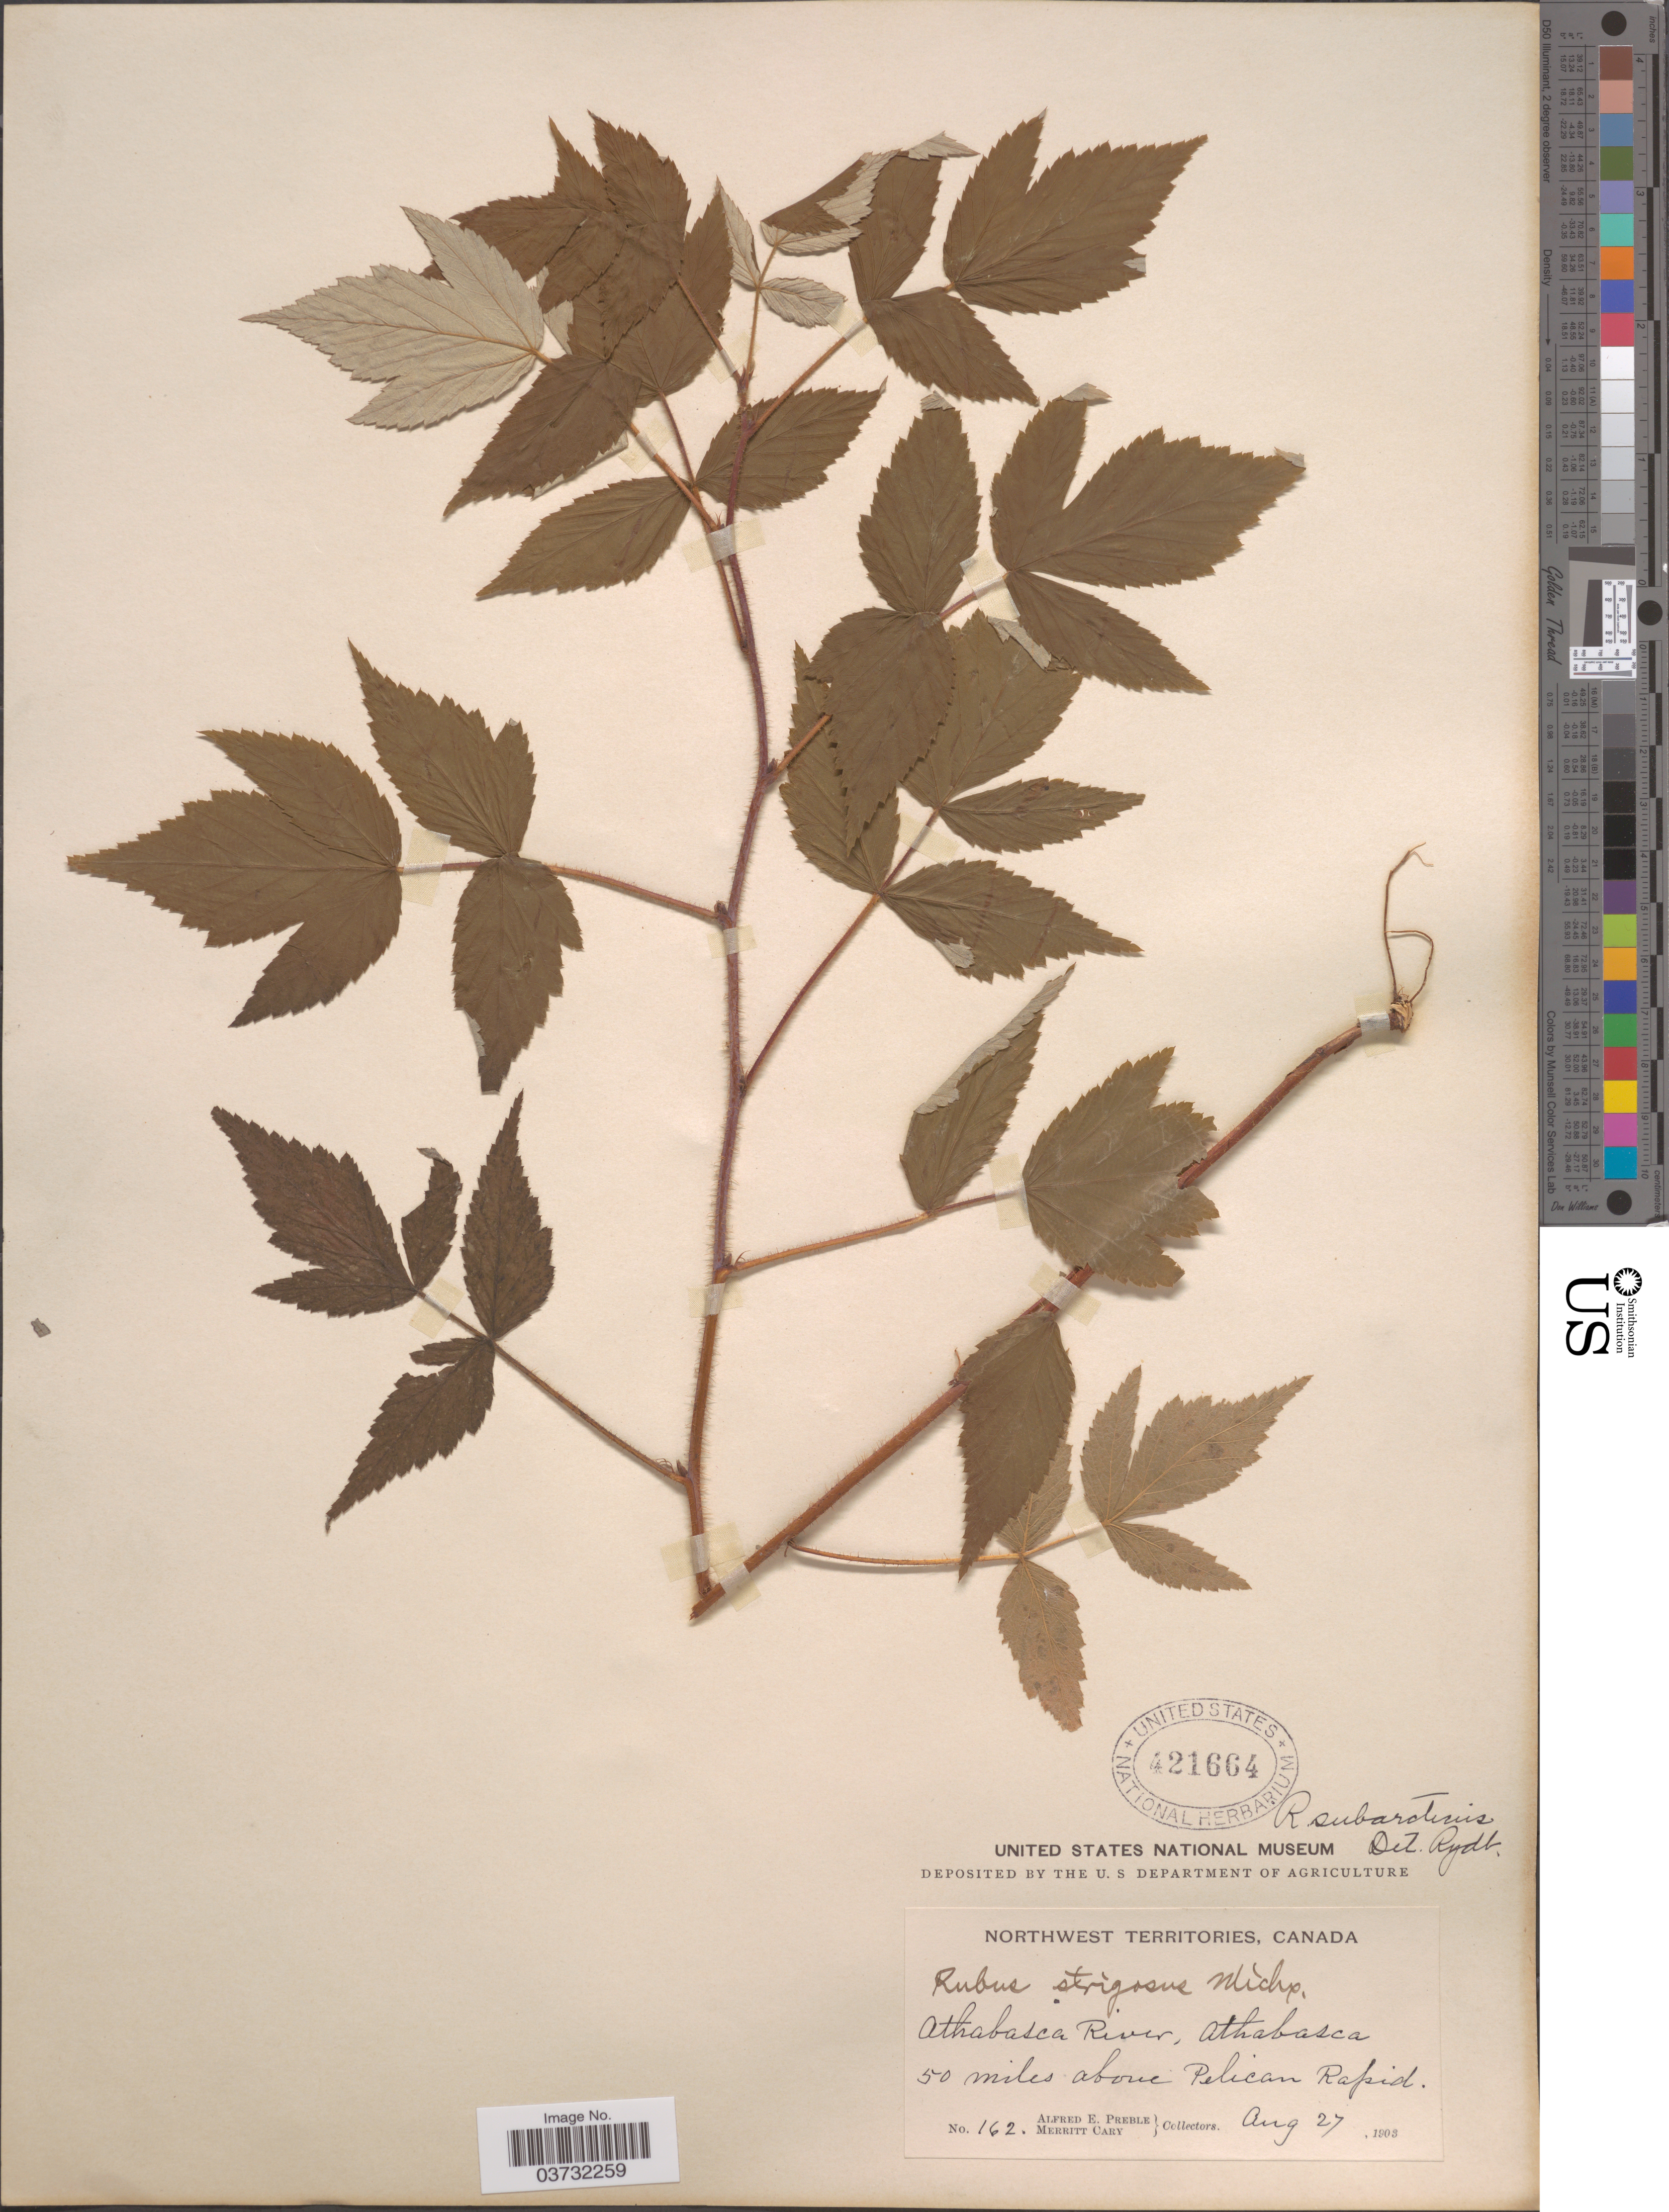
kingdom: Plantae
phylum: Tracheophyta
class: Magnoliopsida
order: Rosales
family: Rosaceae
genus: Rubus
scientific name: Rubus subarcticus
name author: (Greene) Rydb.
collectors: A. Preble & M. Cary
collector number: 162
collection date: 1903-08-27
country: Canada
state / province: Northwest Territories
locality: Athabasca River, Athabasca. 50 miles above Pelican Rapid.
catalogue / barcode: US 421664